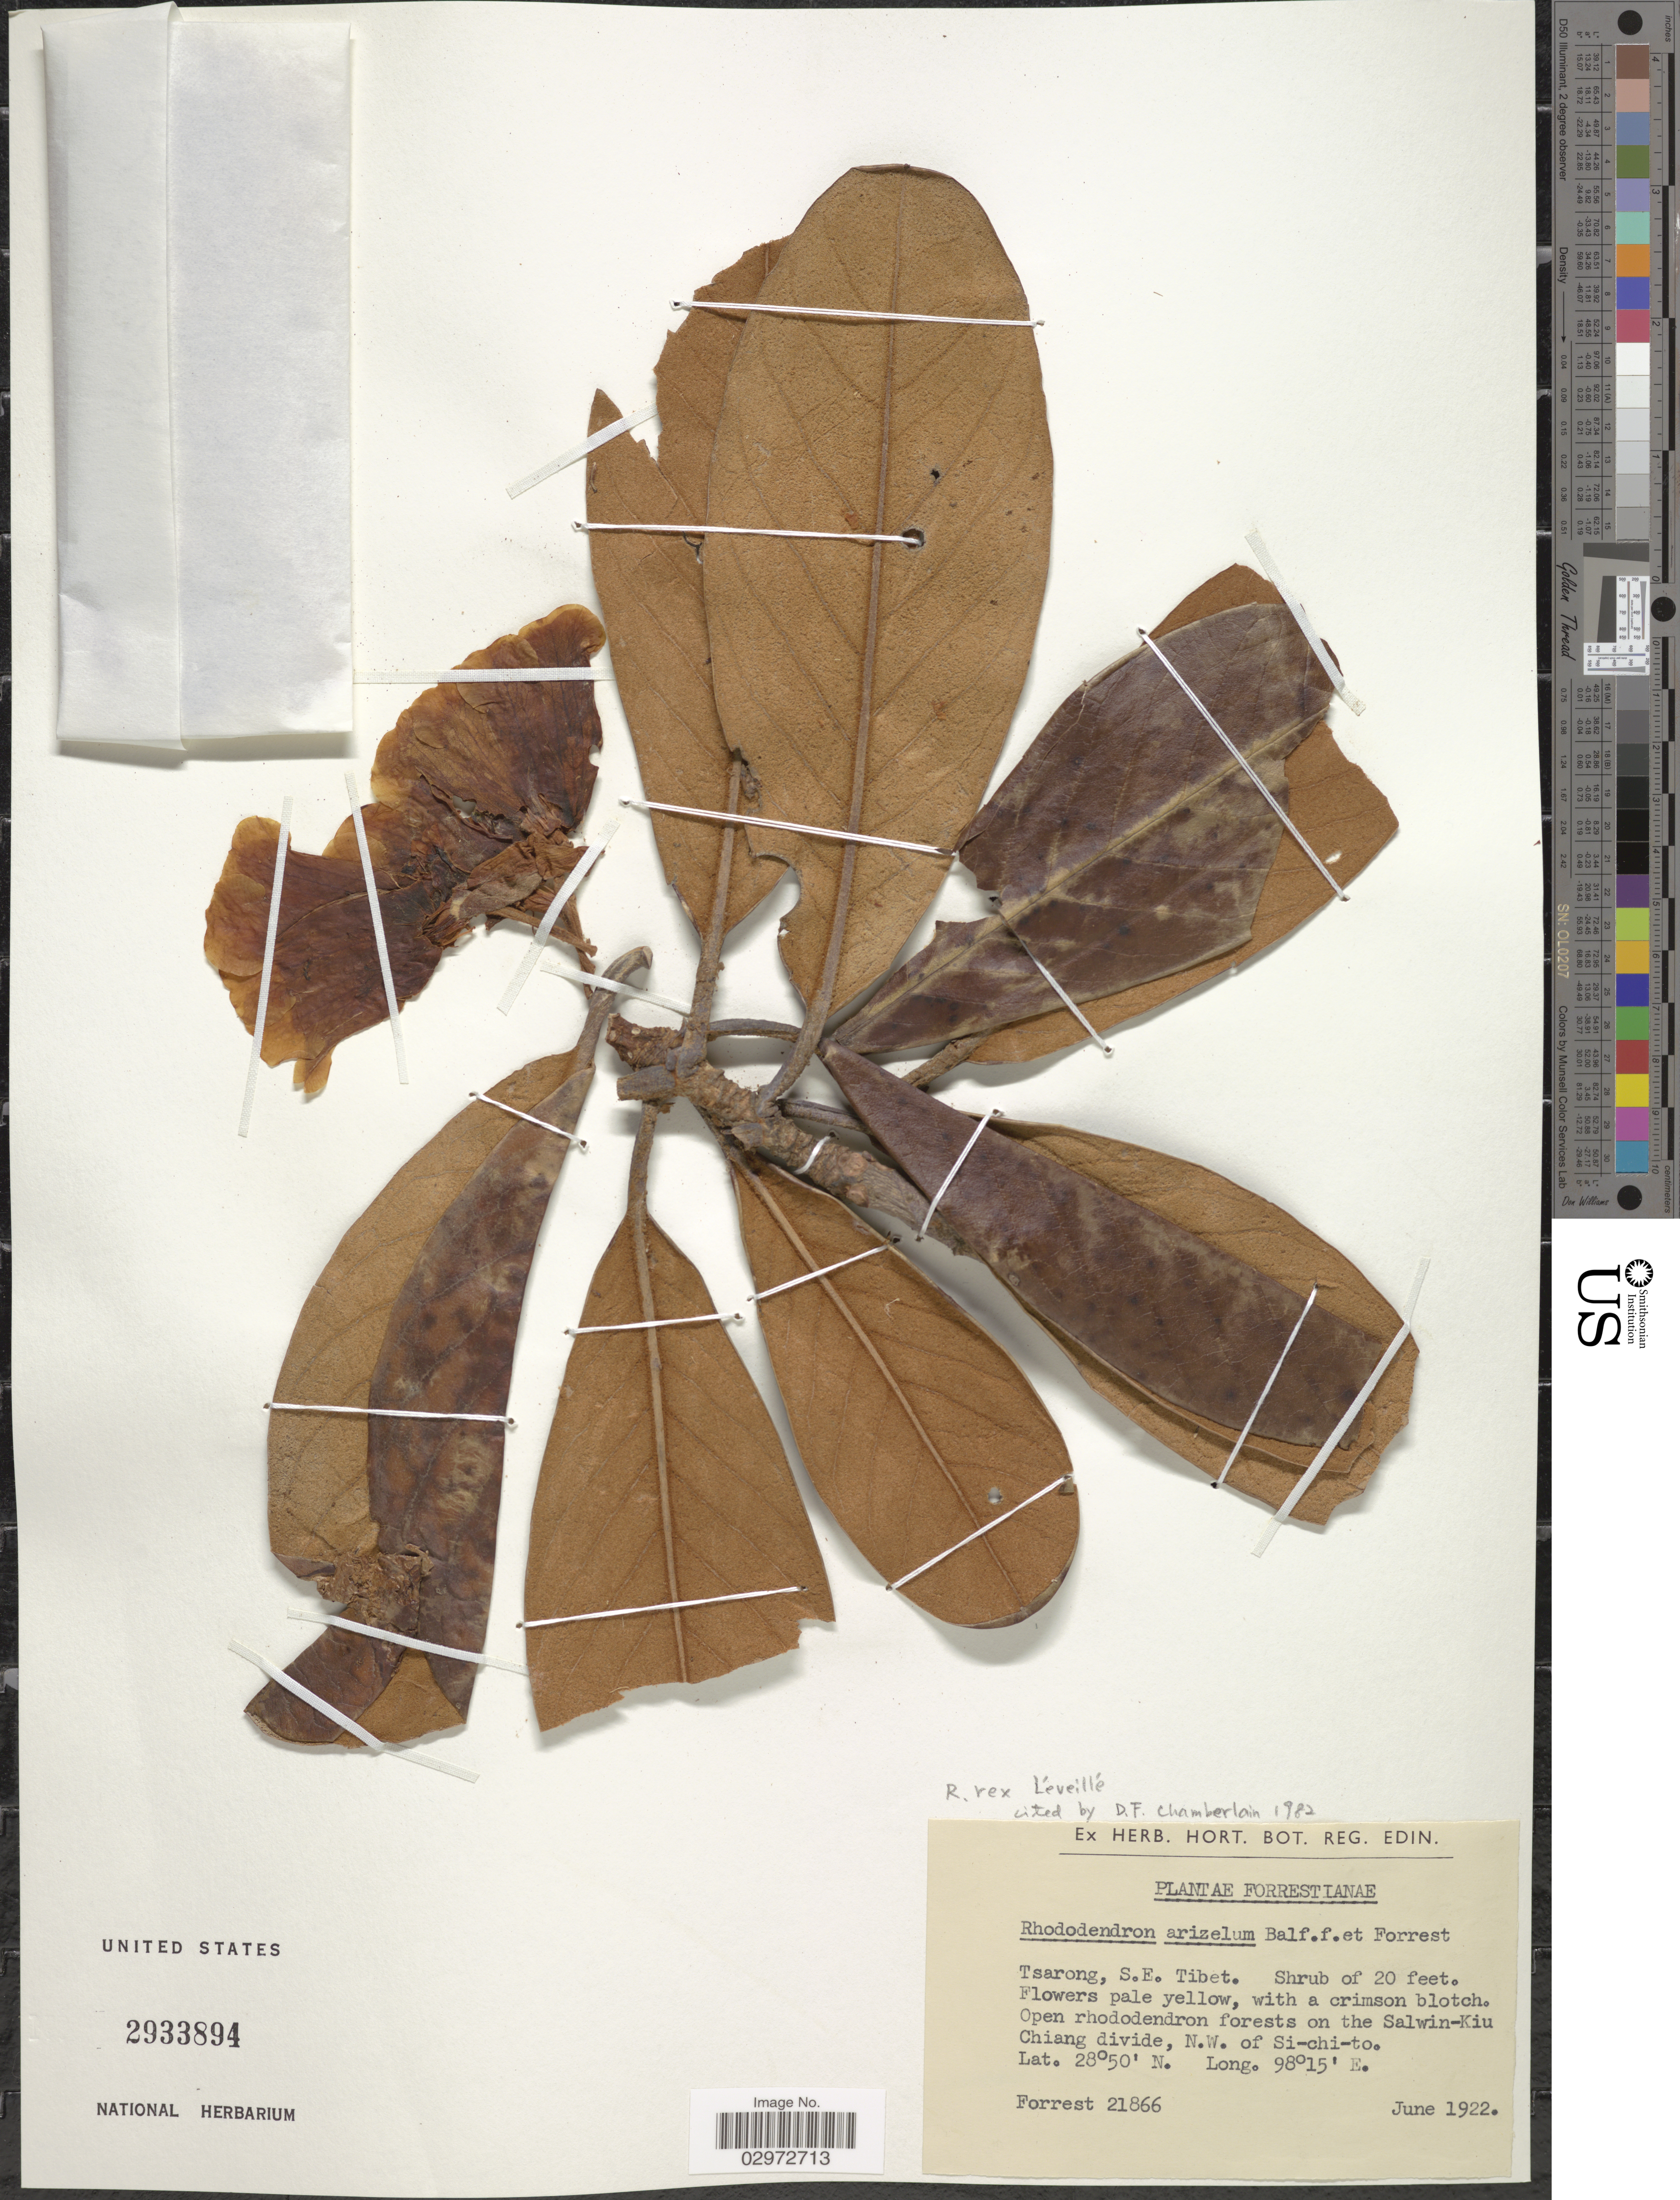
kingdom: Plantae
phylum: Tracheophyta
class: Magnoliopsida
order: Ericales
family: Ericaceae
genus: Rhododendron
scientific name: Rhododendron rex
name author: H. Lév.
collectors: -. Forrest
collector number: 21866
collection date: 1922-06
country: China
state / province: Xizang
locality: Tsarong, S.E. Tibet. Open rhododendron forests on the Salwin-Kiu Chiang divide, N.W. of Si-chi-to.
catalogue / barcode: US 2933894